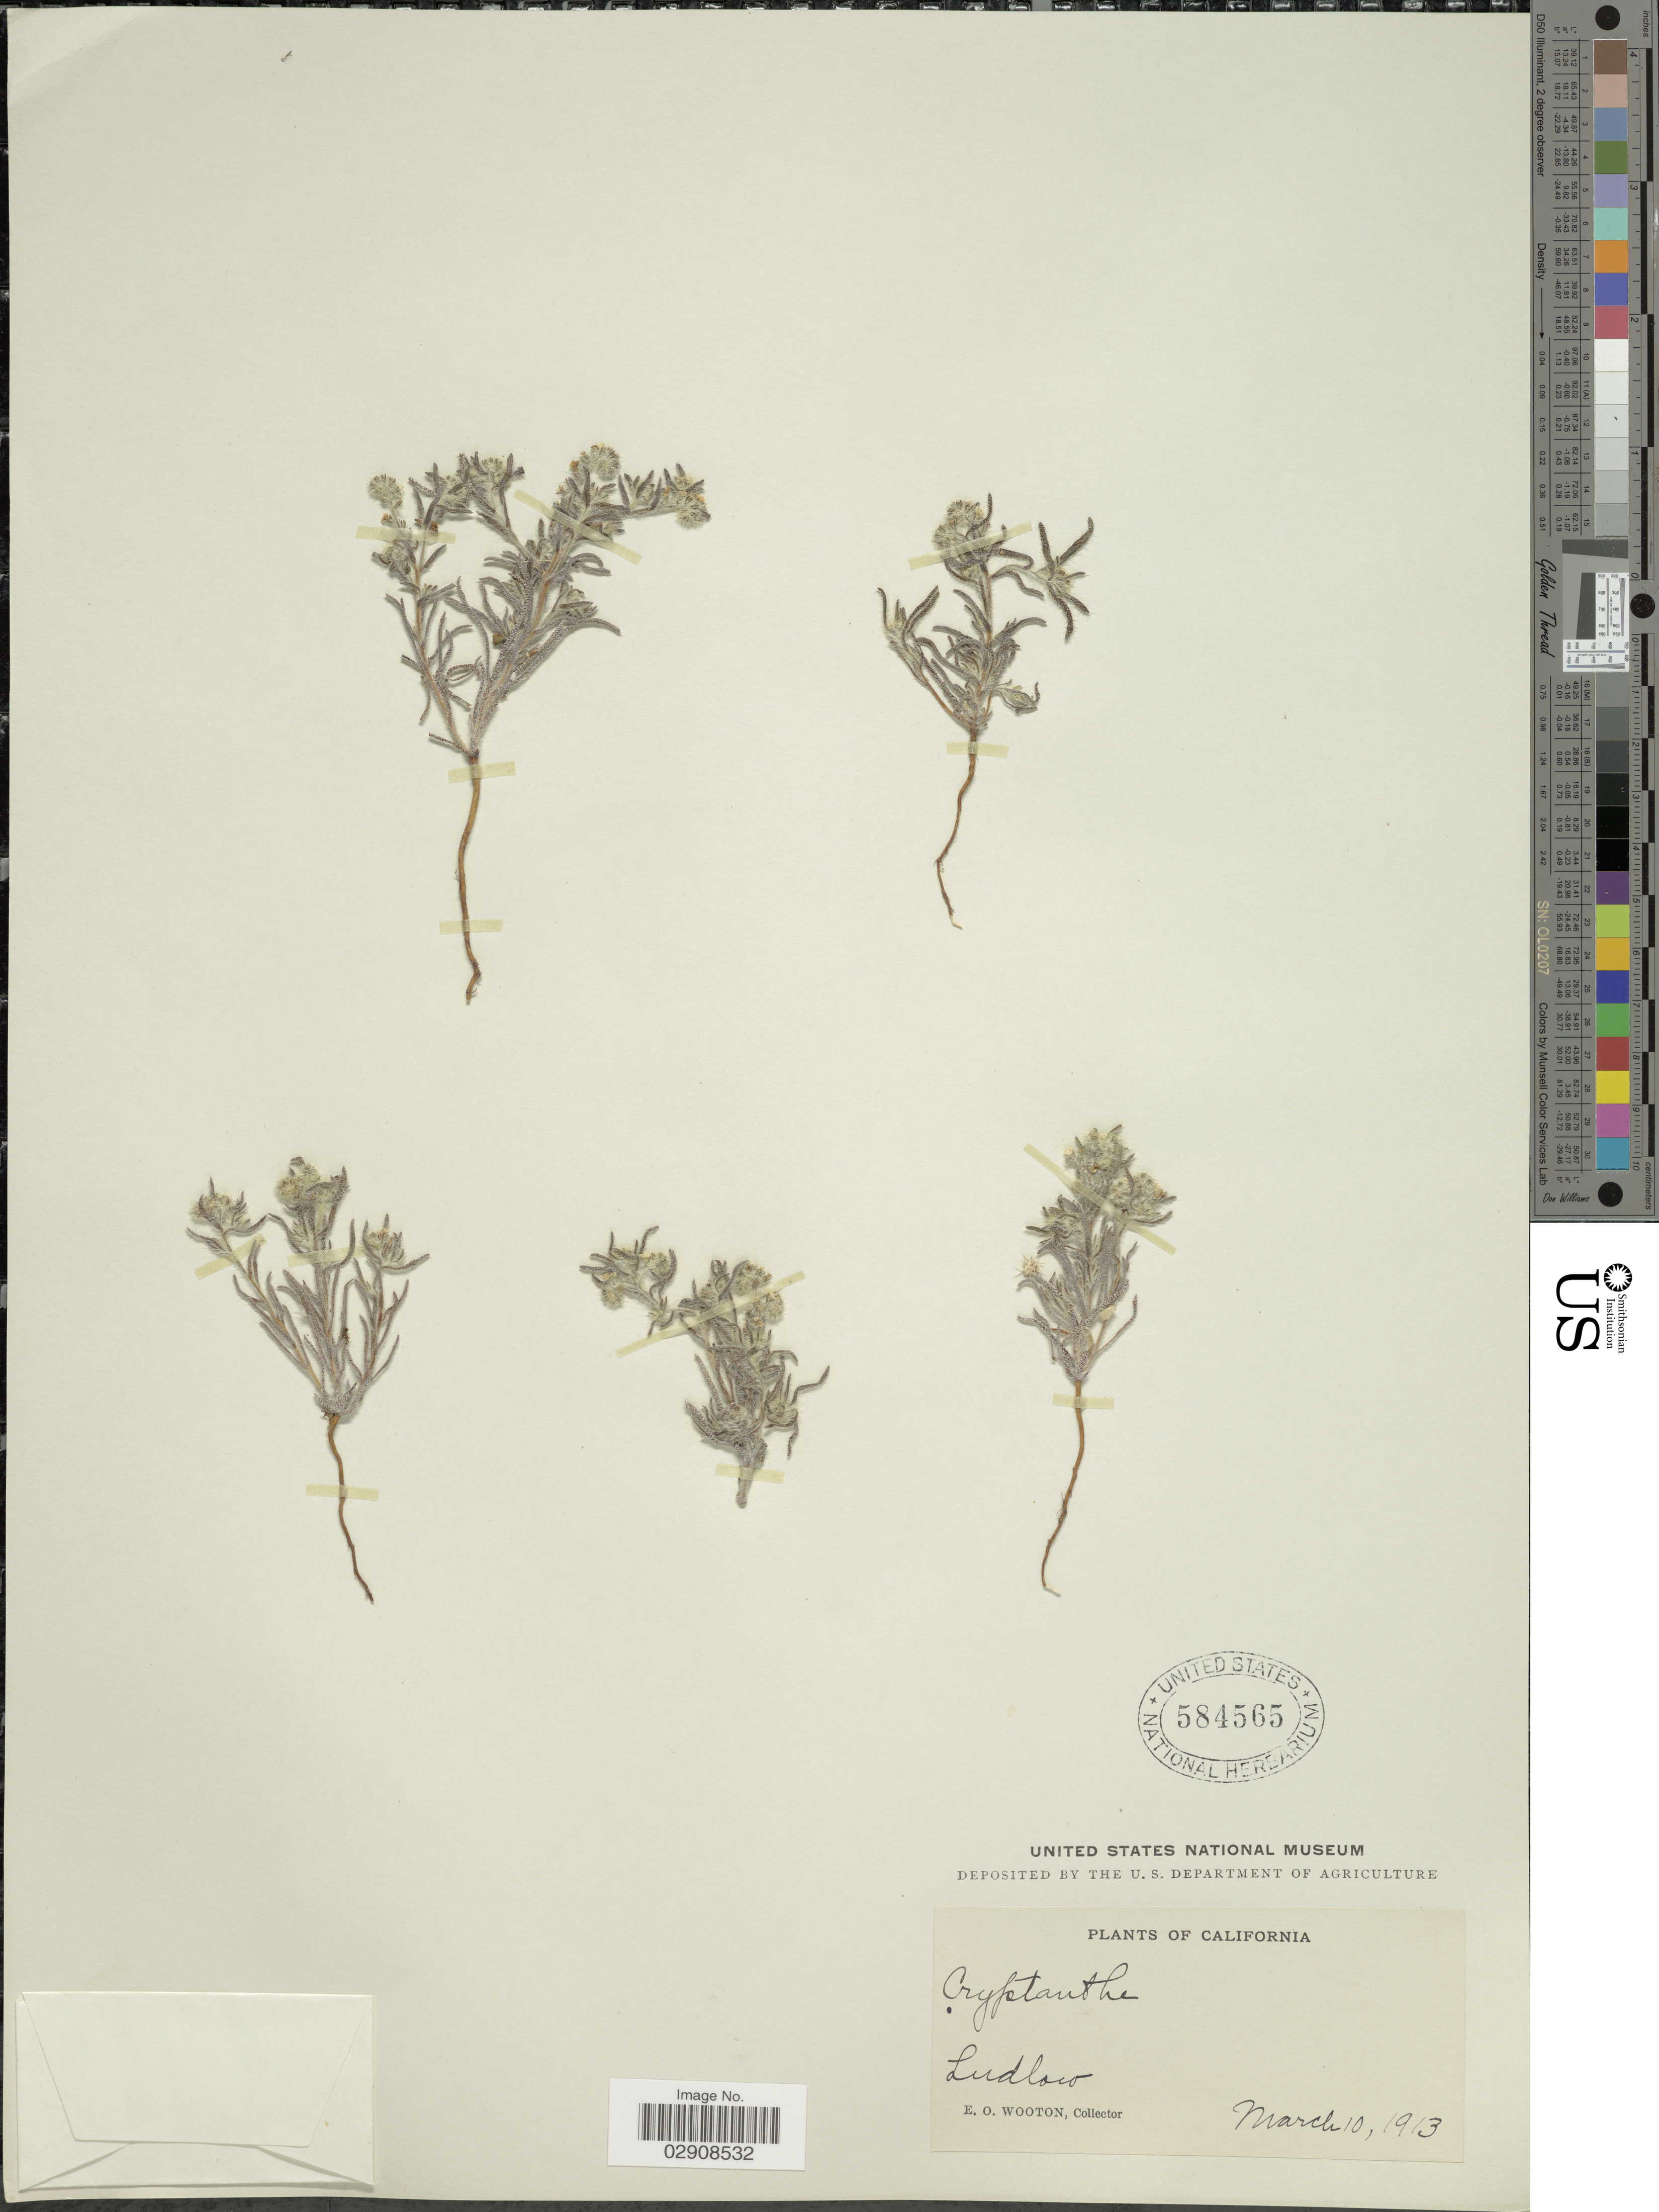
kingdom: Plantae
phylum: Tracheophyta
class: Magnoliopsida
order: Boraginales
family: Boraginaceae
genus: Cryptantha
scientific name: Cryptantha sp.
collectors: E. O. Wooton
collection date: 1913-03-10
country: United States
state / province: California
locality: Ludlow.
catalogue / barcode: US 584565